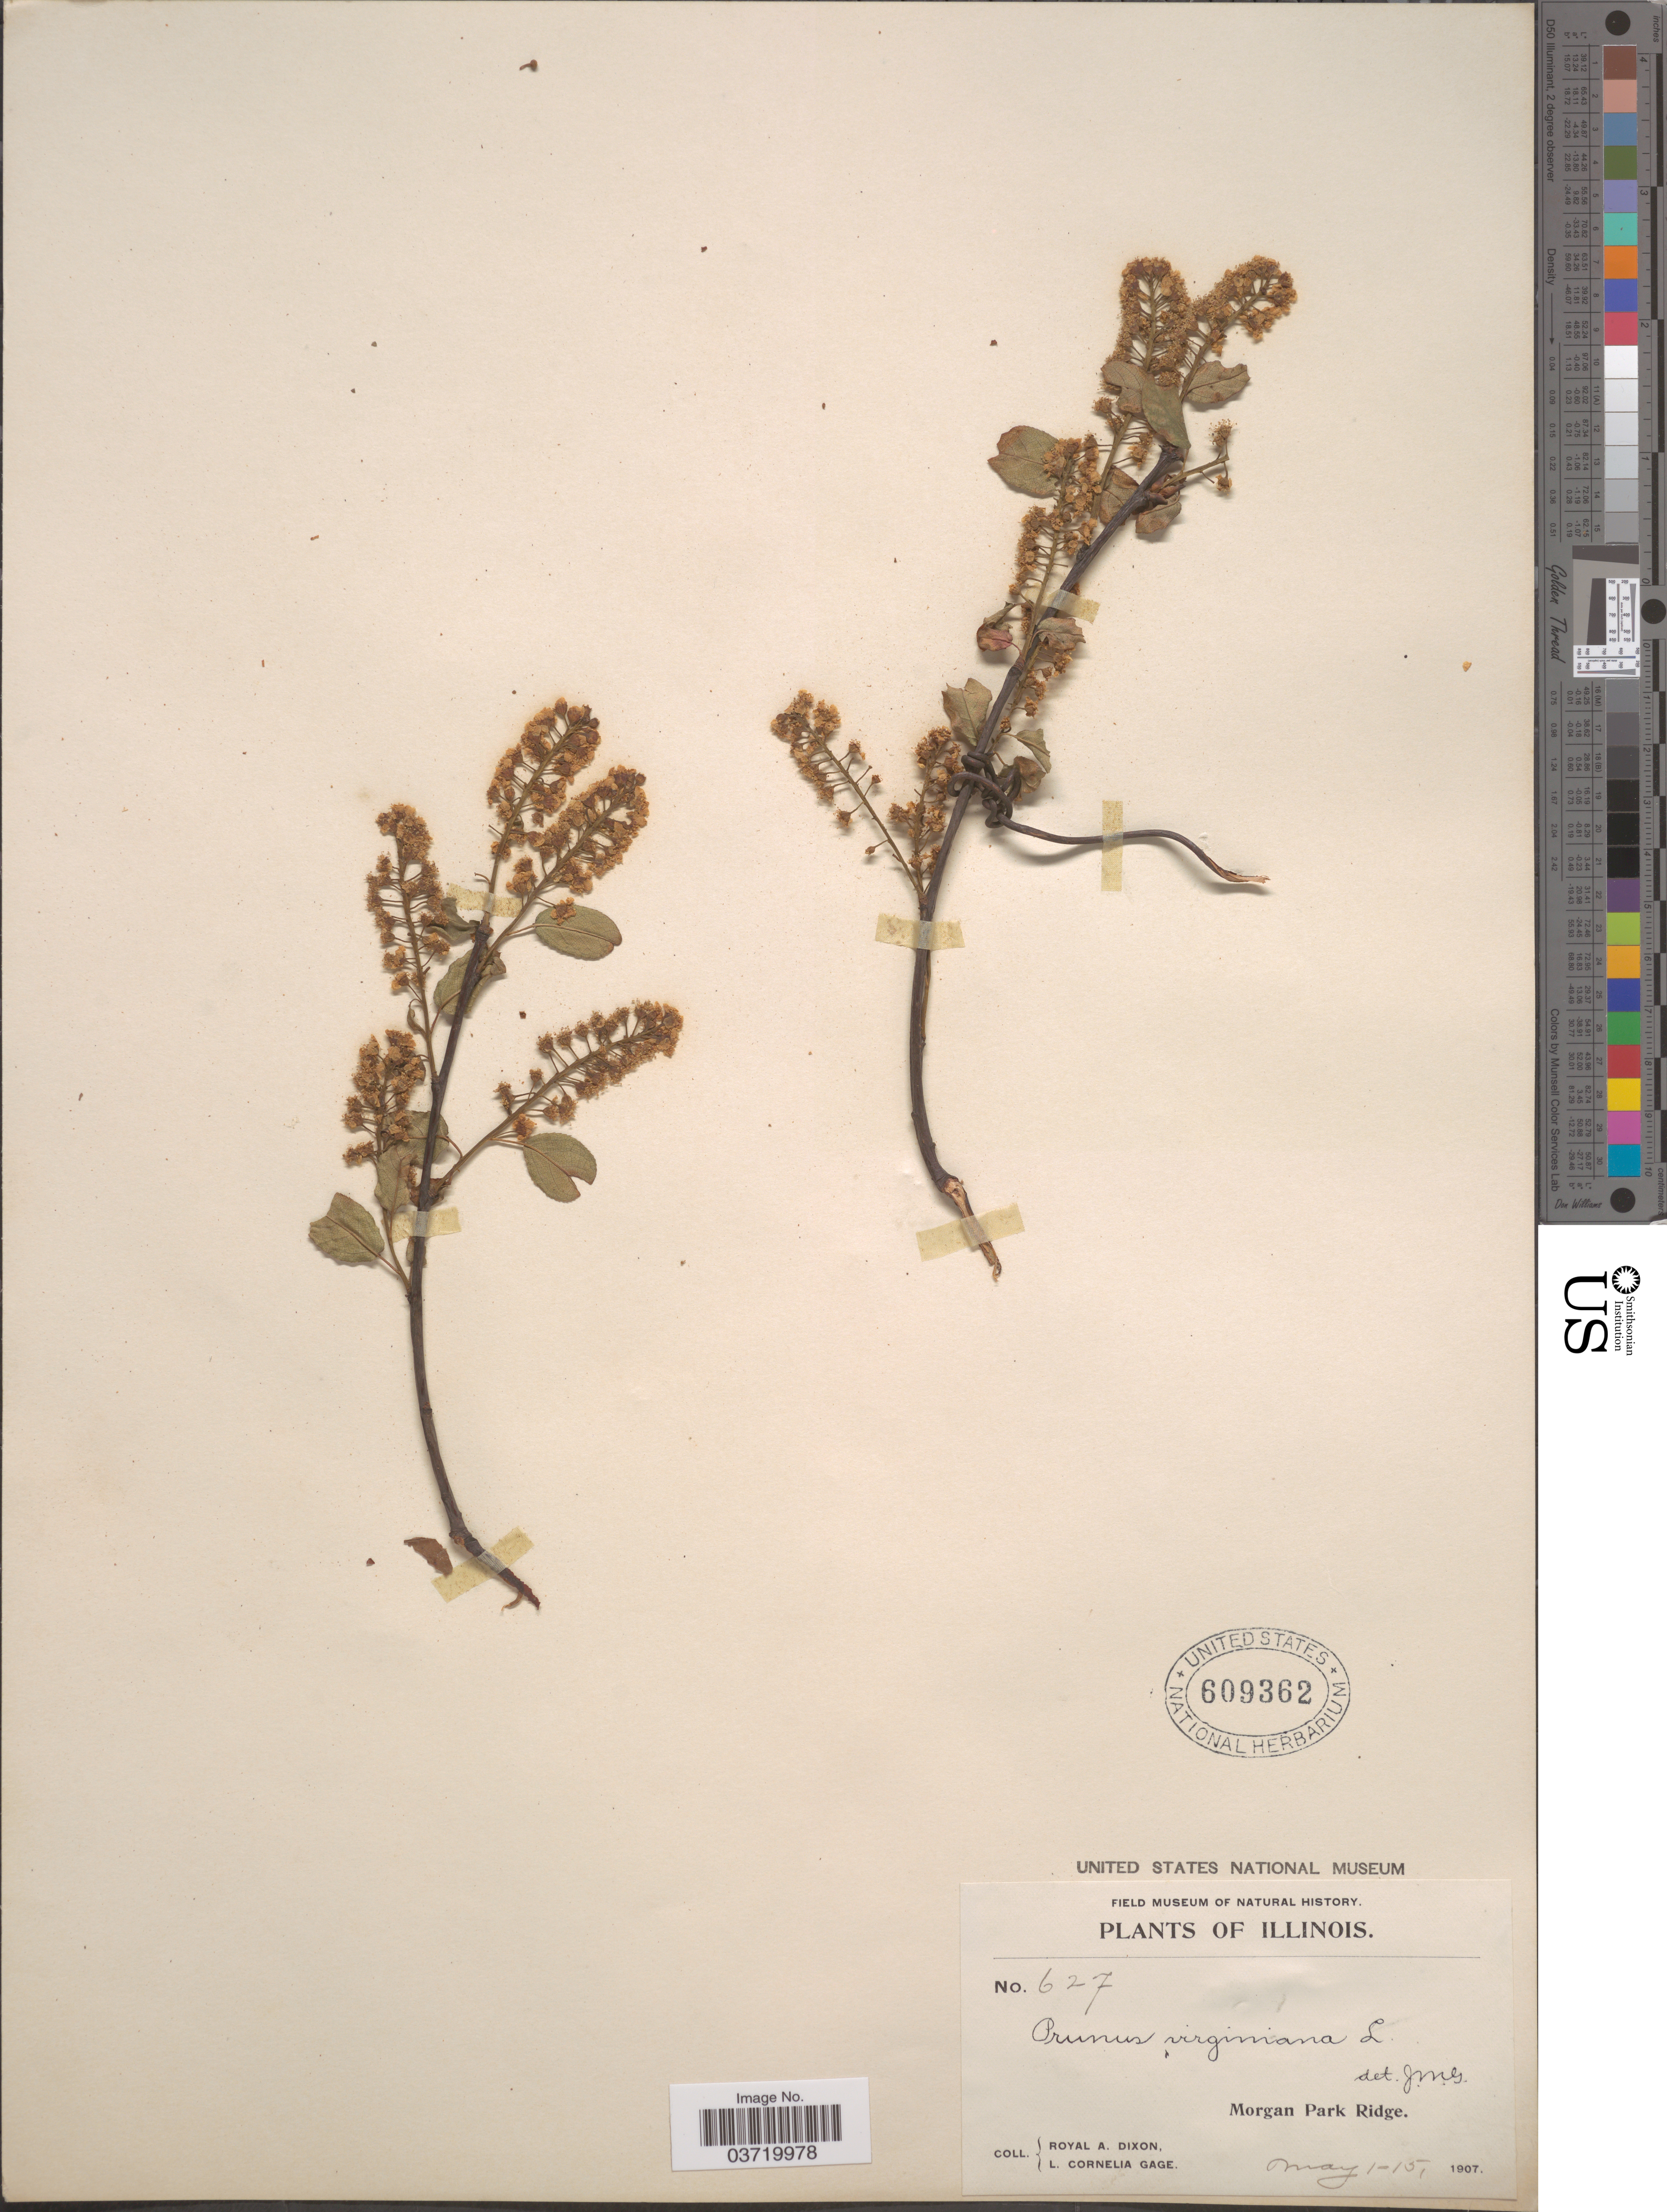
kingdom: Plantae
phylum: Tracheophyta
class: Magnoliopsida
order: Rosales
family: Rosaceae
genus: Prunus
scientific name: Prunus virginiana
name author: L.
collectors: R. A. Dixon & L. Gage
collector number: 627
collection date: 1907-05-01/1907-05-15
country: United States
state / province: Illinois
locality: Morgan Park Ridge.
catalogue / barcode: US 609362